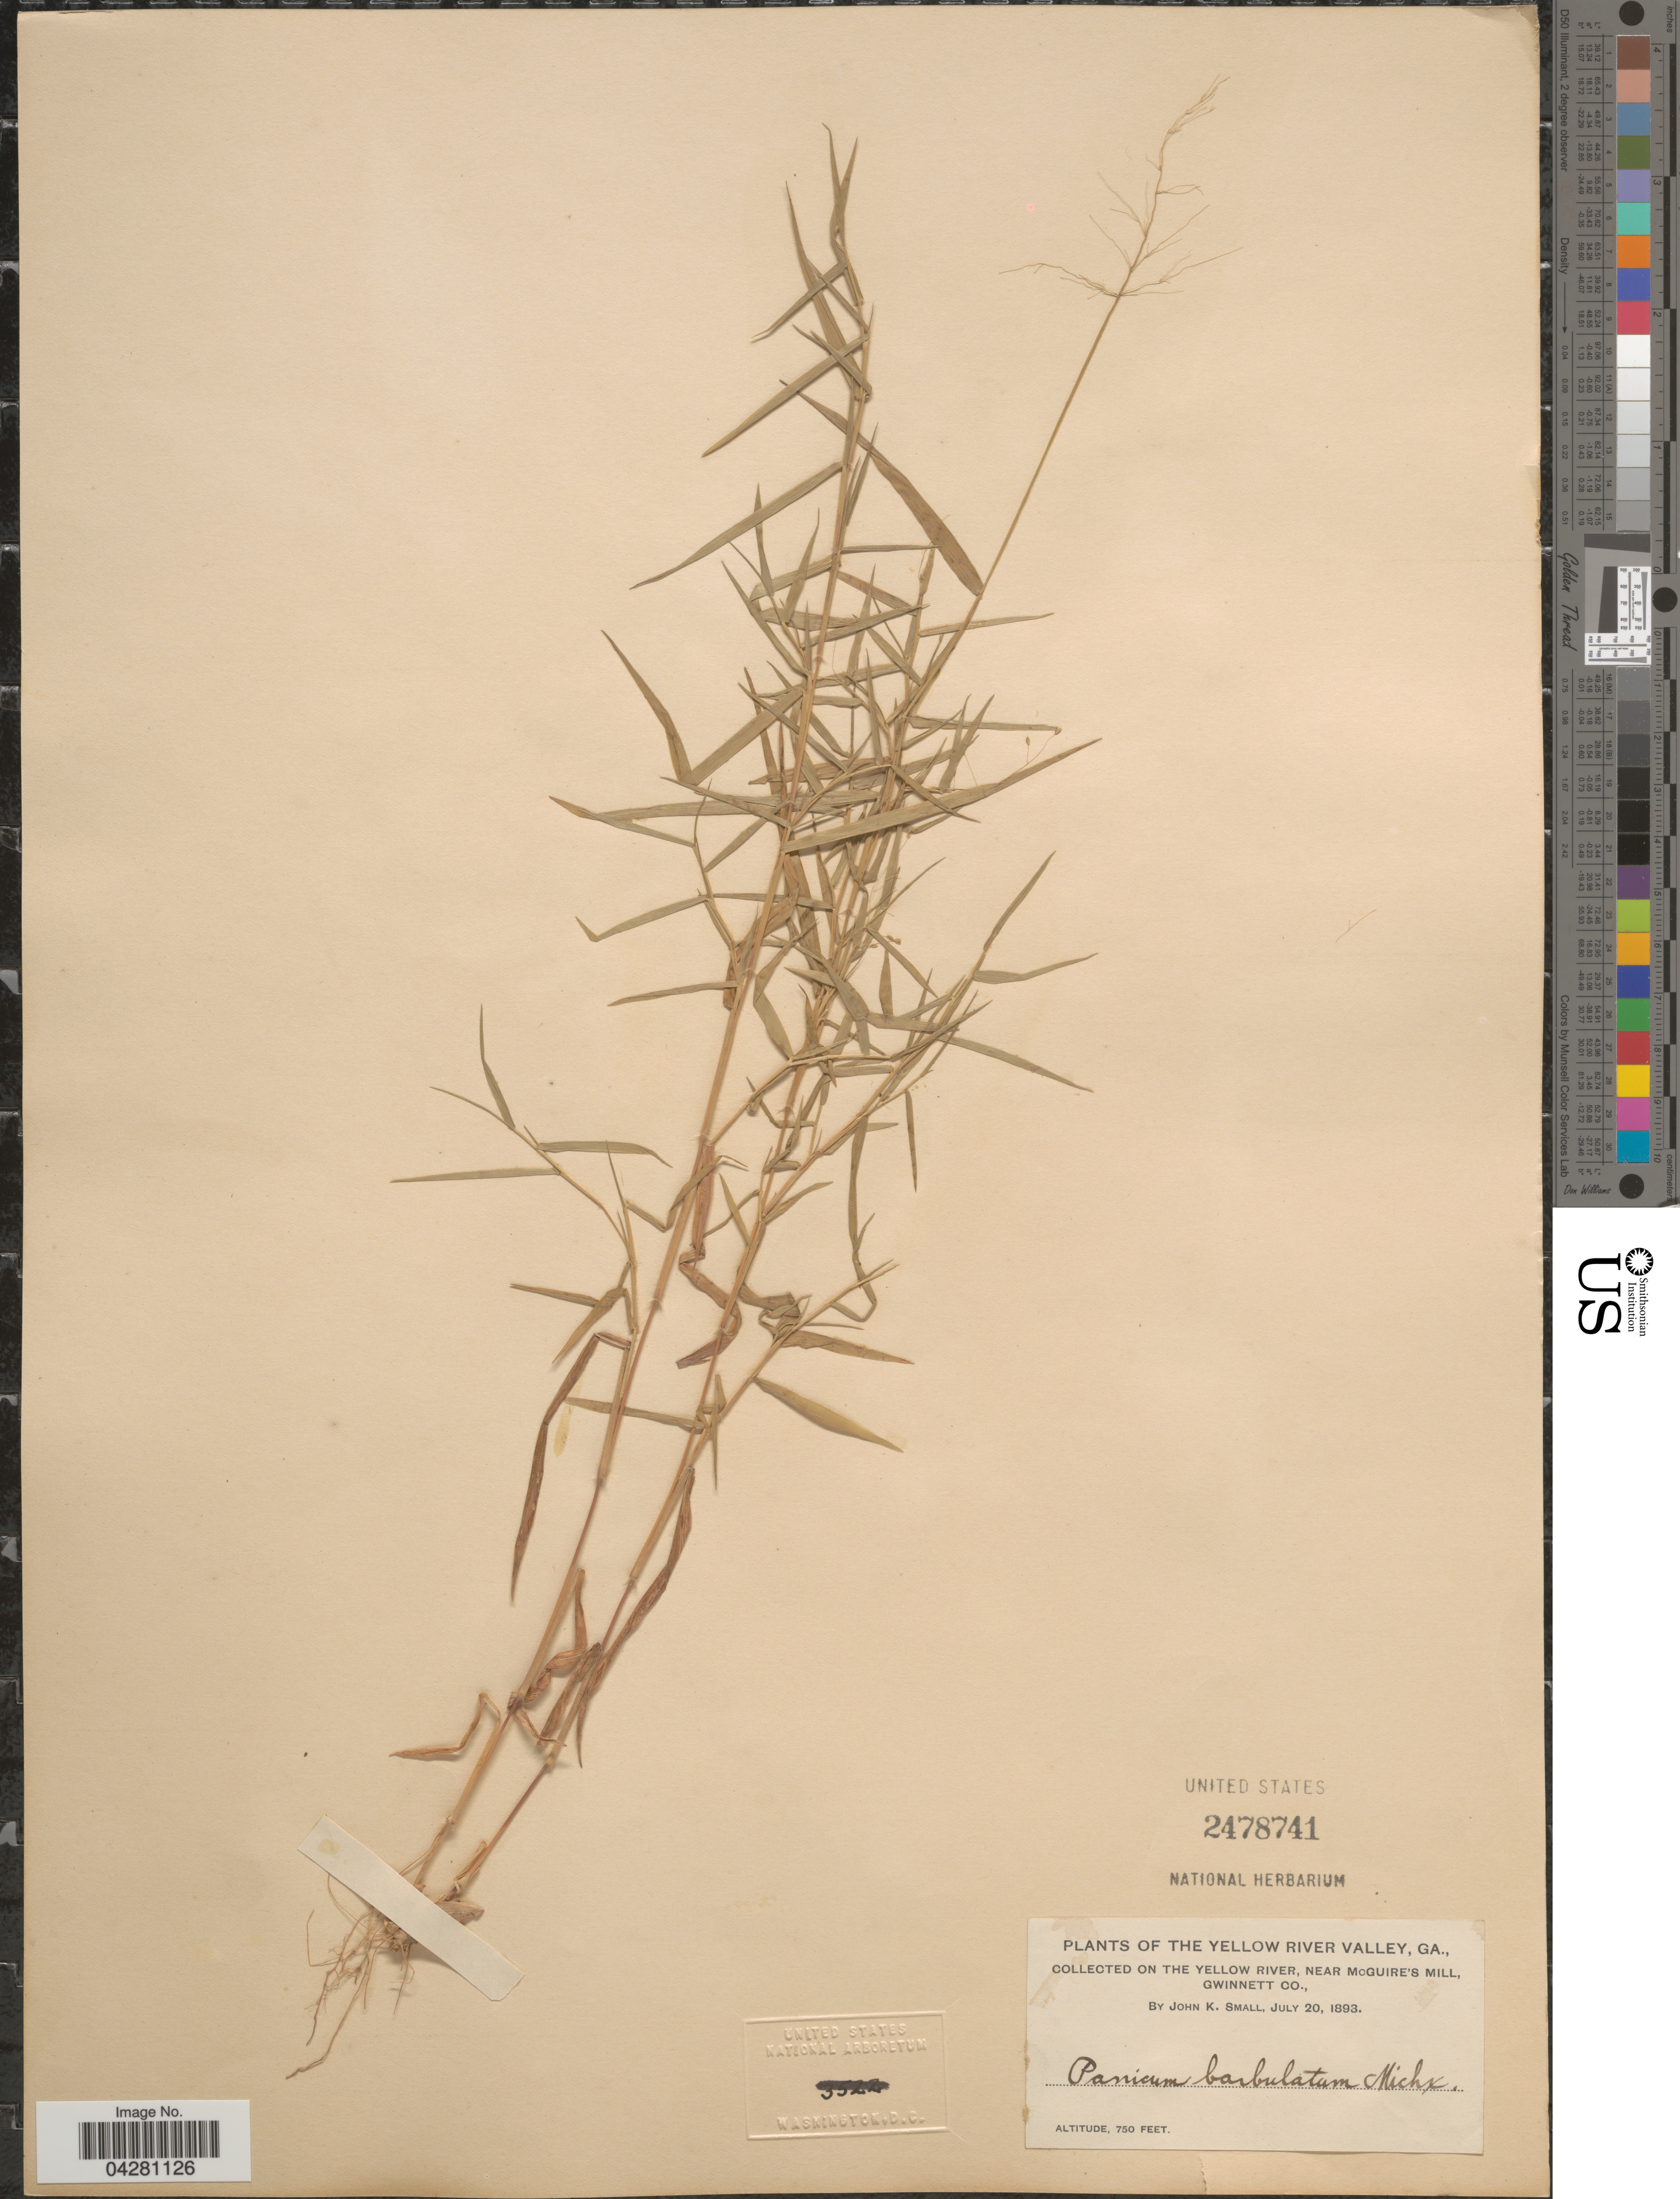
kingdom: Plantae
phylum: Tracheophyta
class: Liliopsida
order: Poales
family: Poaceae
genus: Dichanthelium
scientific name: Dichanthelium dichotomum var. dichotomum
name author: (L.) Gould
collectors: J. K. Small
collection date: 1893-07-20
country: United States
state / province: Georgia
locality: The Yellow River Valley, on the Yellow River, near McGuire's Mill, Gwinnett Co.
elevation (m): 229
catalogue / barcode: US 2478741